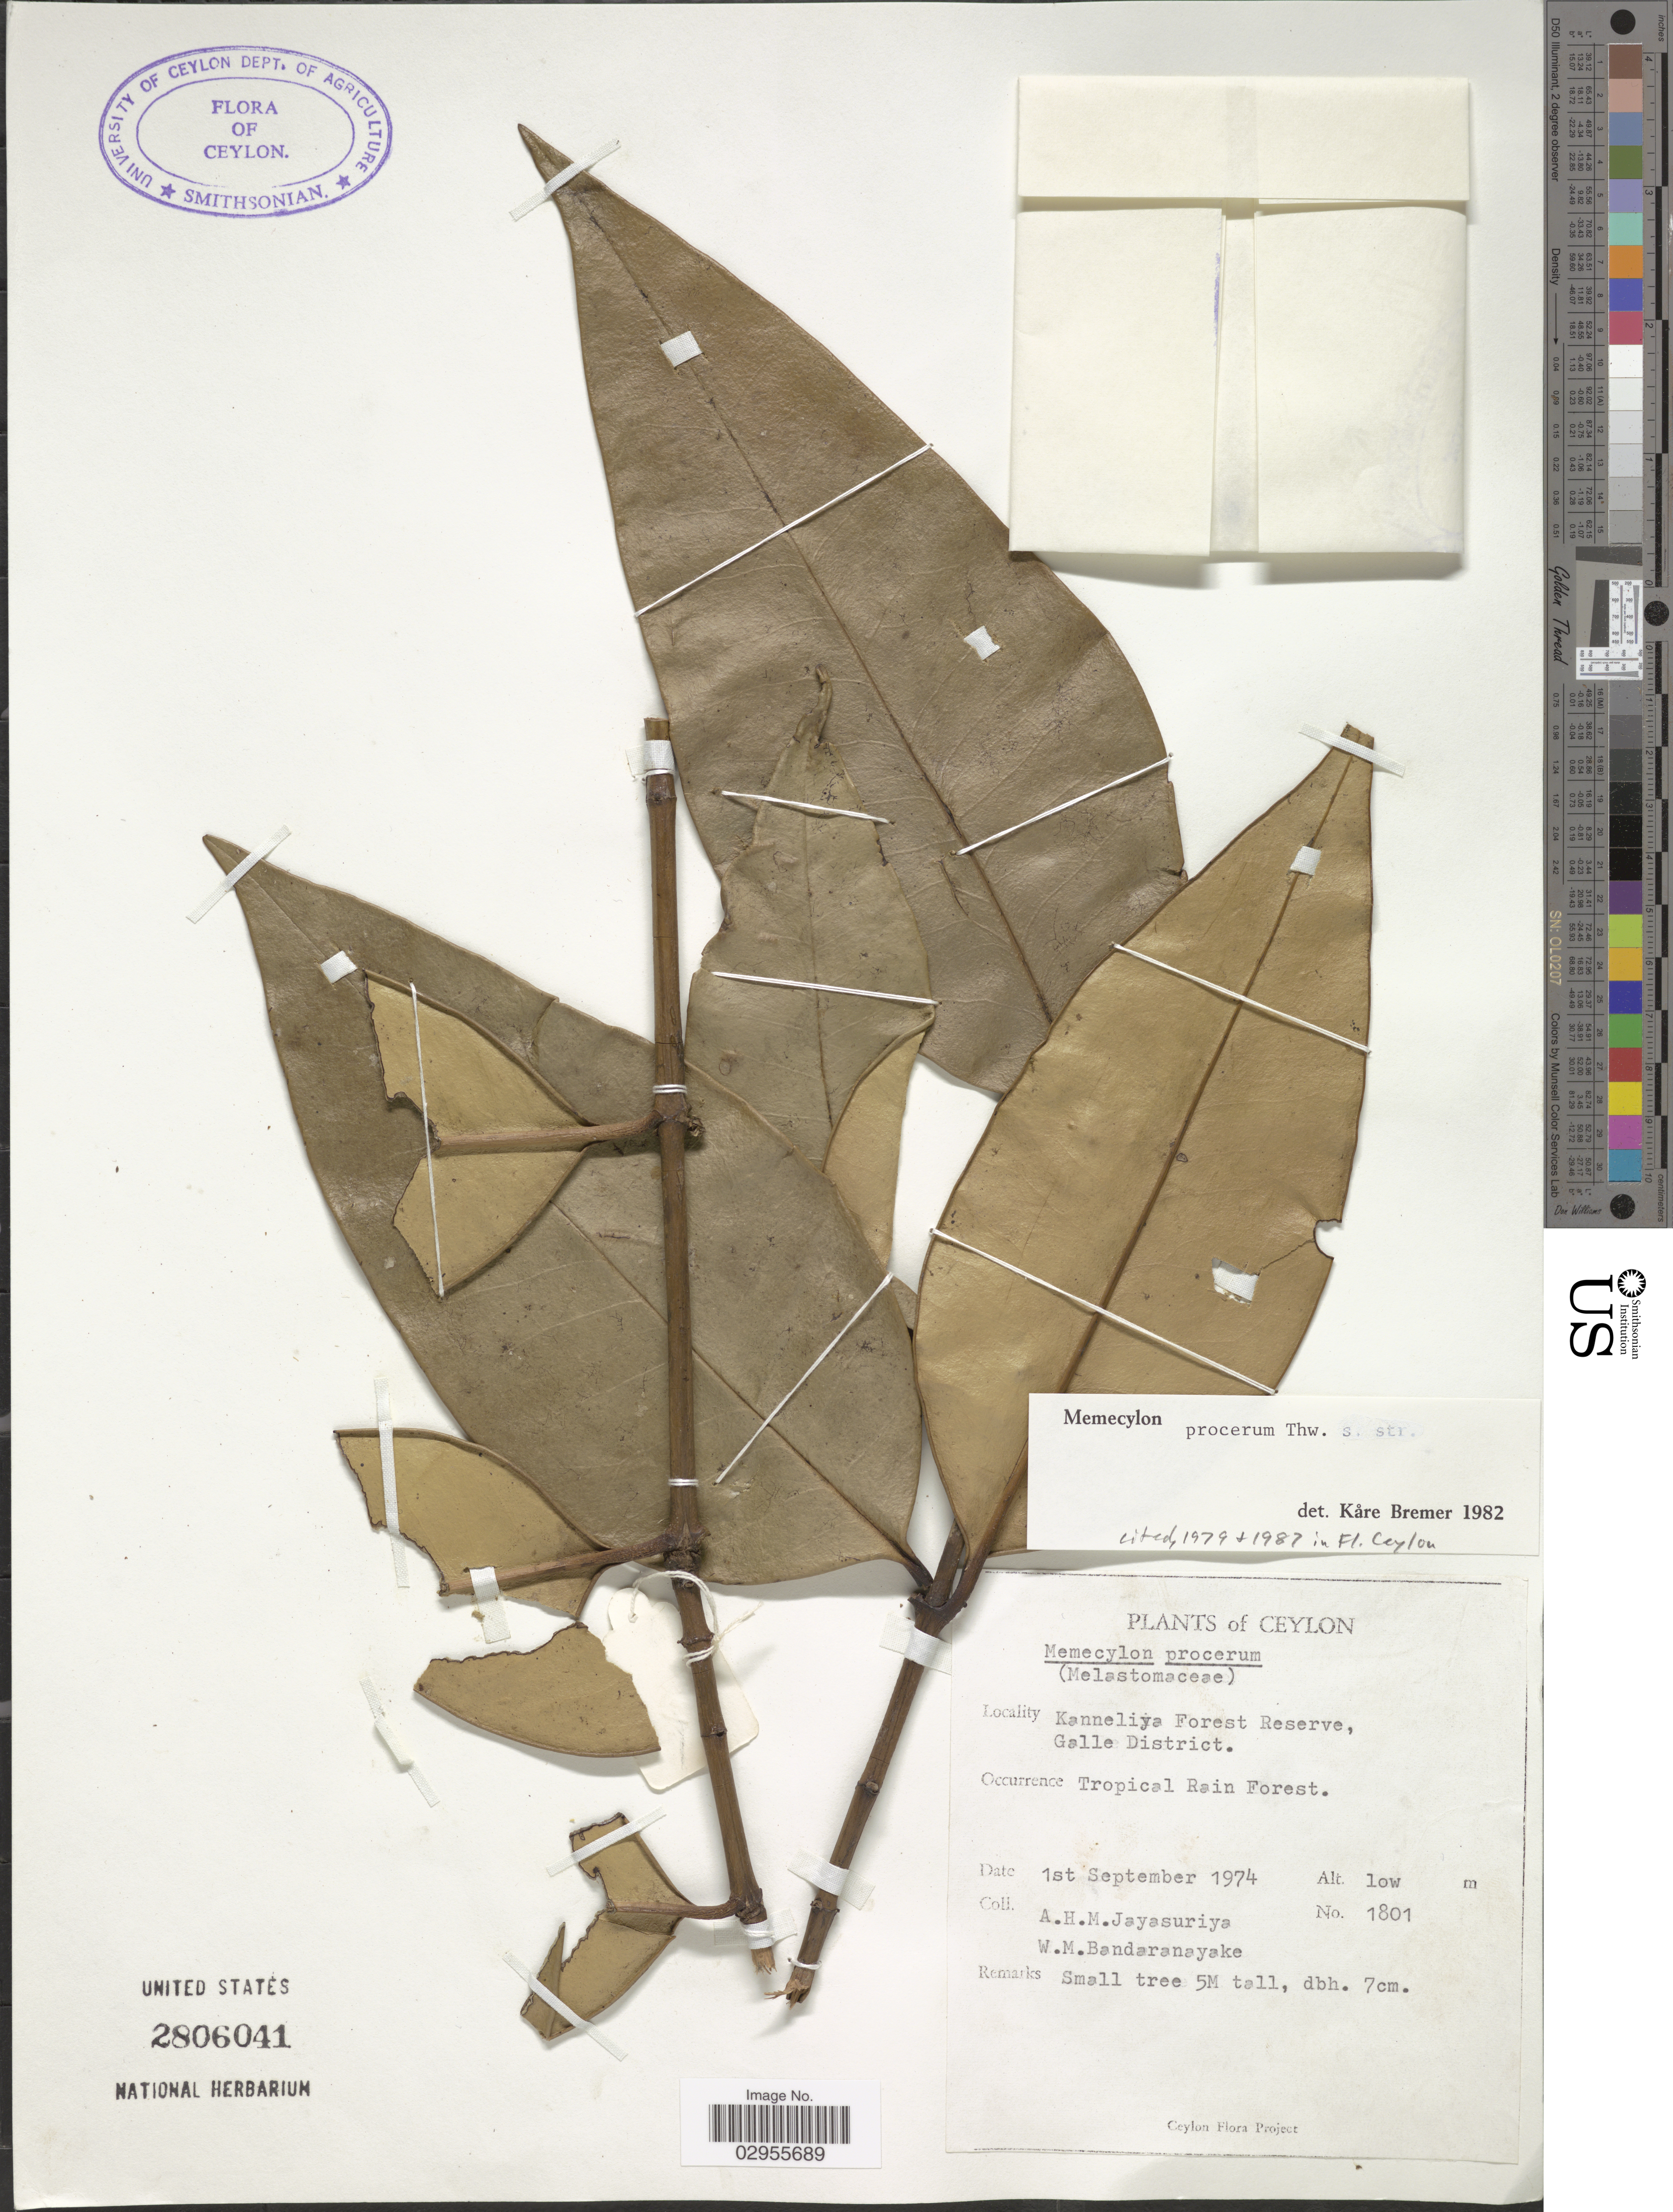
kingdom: Plantae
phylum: Tracheophyta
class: Magnoliopsida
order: Myrtales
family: Melastomataceae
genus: Memecylon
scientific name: Memecylon procerum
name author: Thwaites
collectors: A. H. Jayasuriya & W. Bandaranayake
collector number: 1801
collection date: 1974-09-01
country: Sri Lanka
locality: Ceylon. Kanneliya Forest Reserve, Galle District.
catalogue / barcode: US 2806041